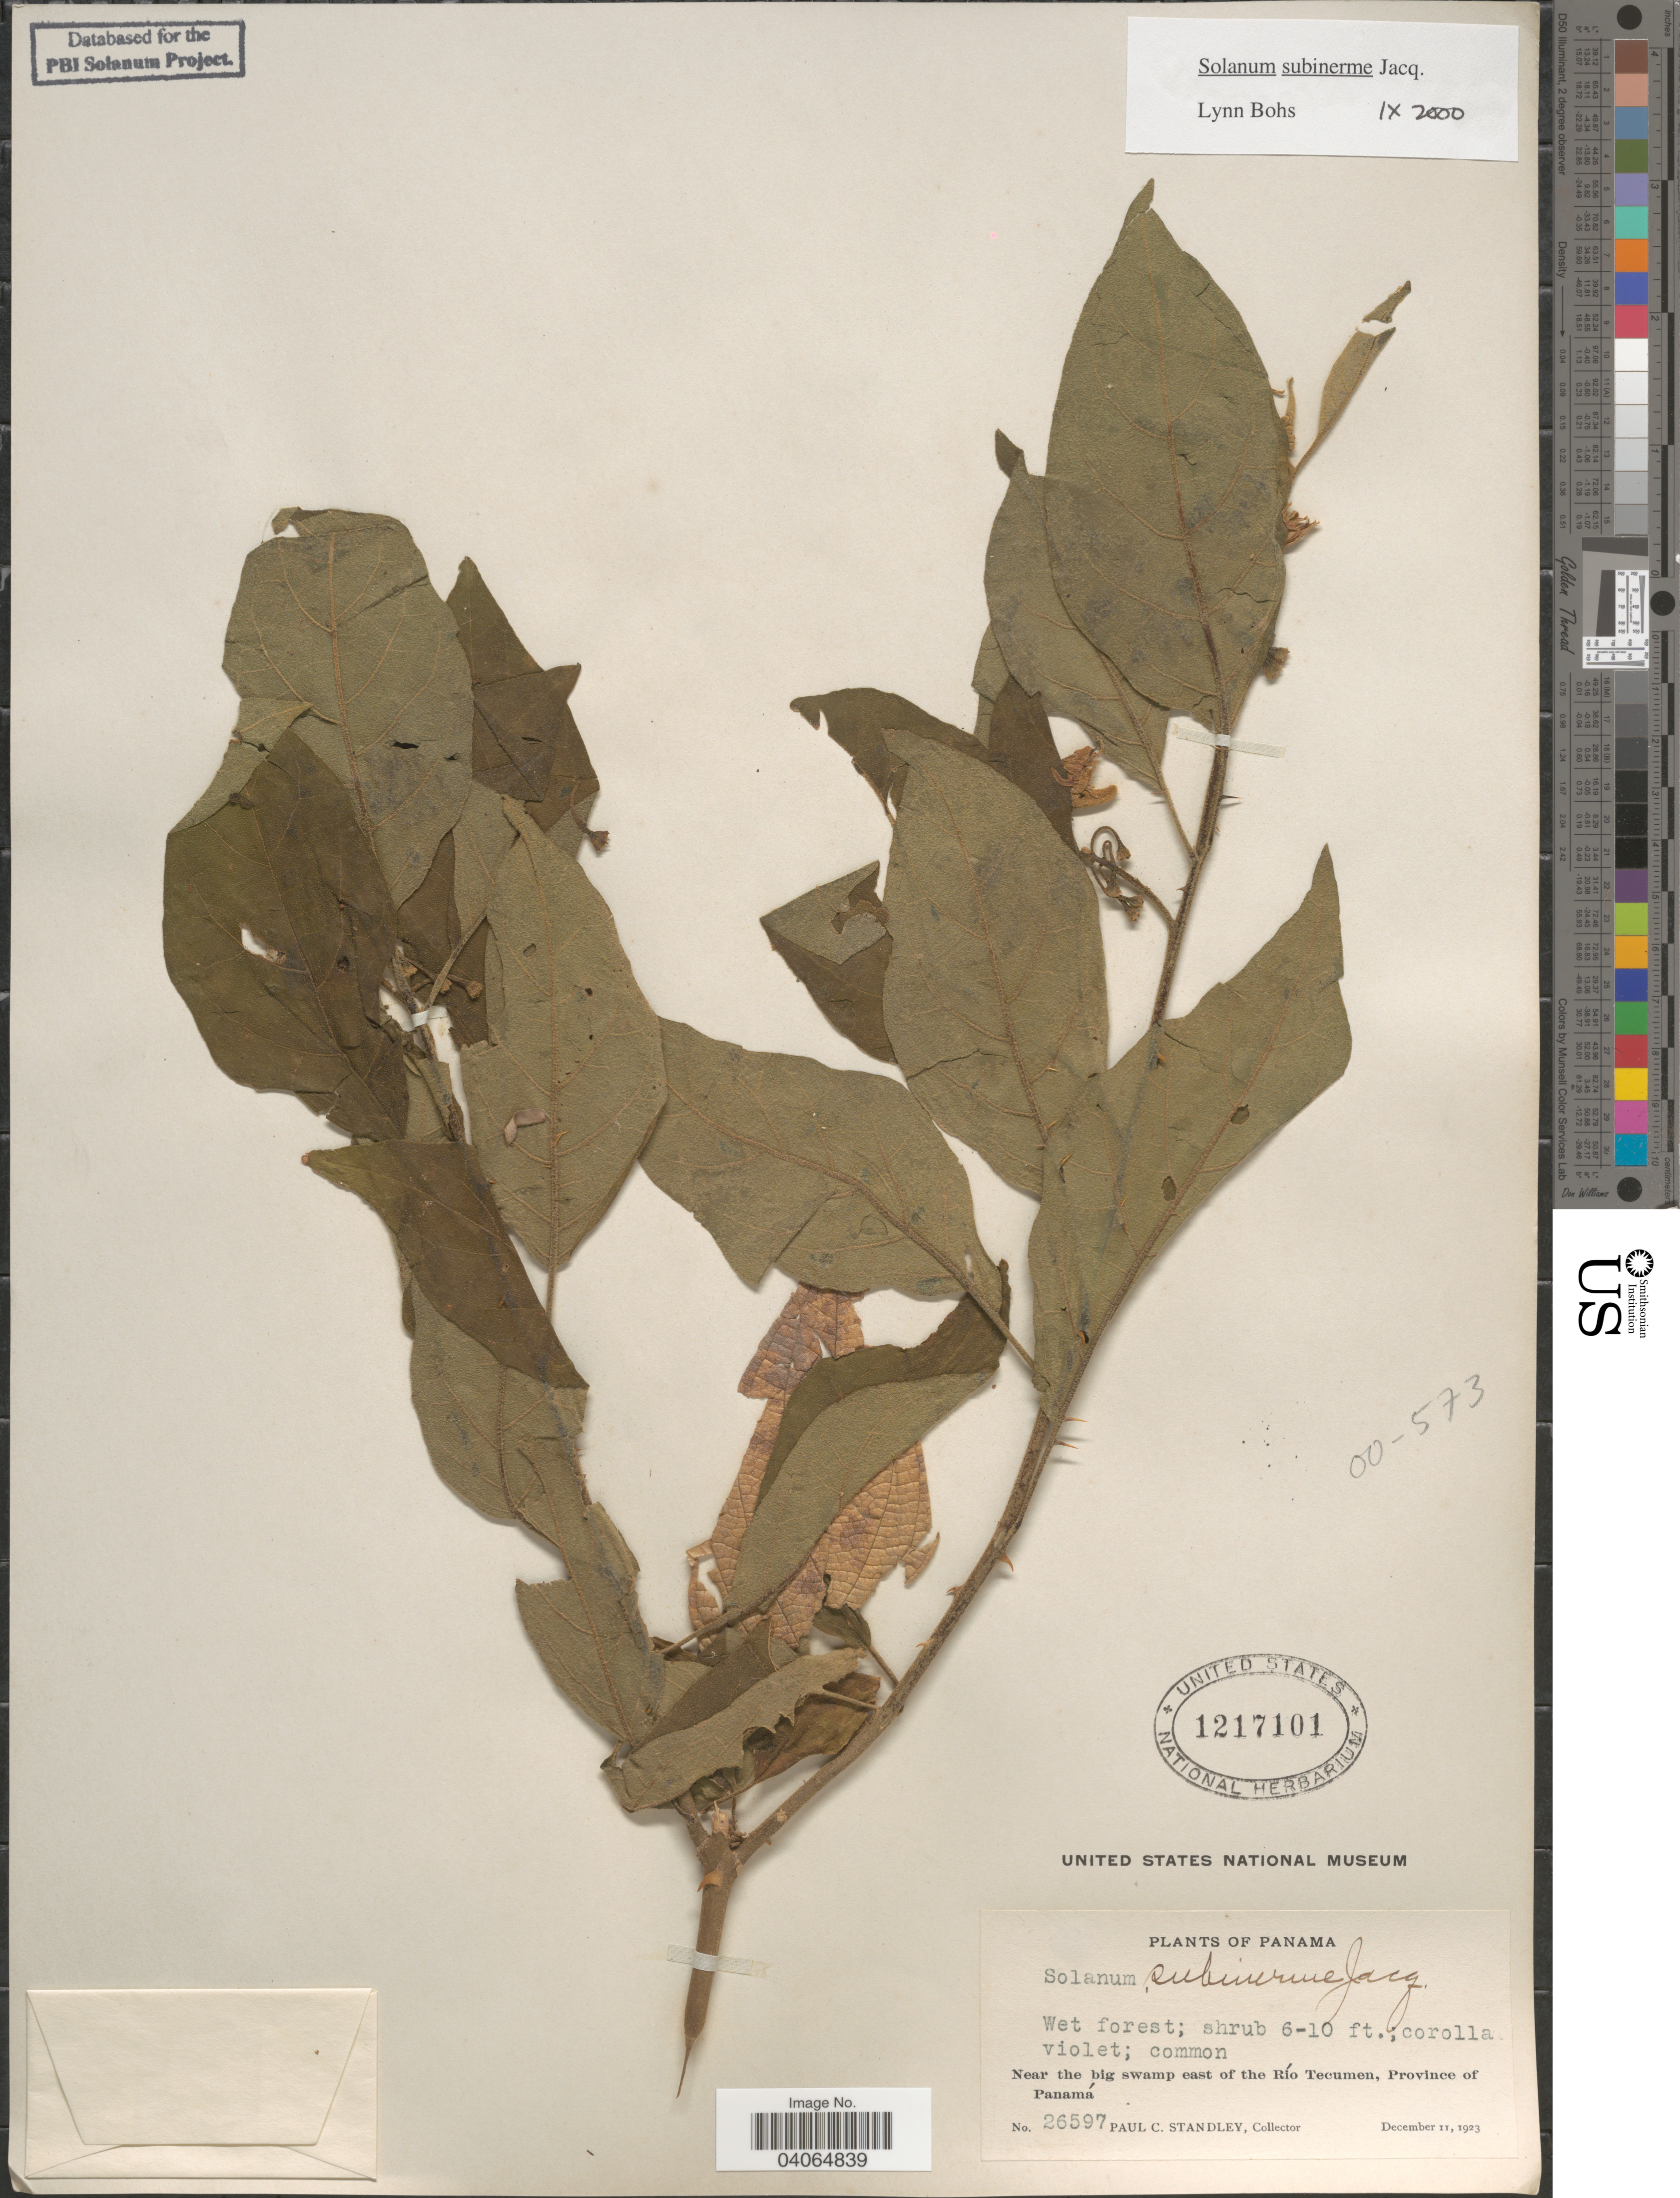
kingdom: Plantae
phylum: Tracheophyta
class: Magnoliopsida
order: Solanales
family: Solanaceae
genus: Solanum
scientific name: Solanum subinerme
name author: Jacq.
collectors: P. C. Standley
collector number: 26597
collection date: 1923-12-11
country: Panama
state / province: Panamá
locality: Near the big swamp east of the Río Tecumen.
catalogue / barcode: US 1217101